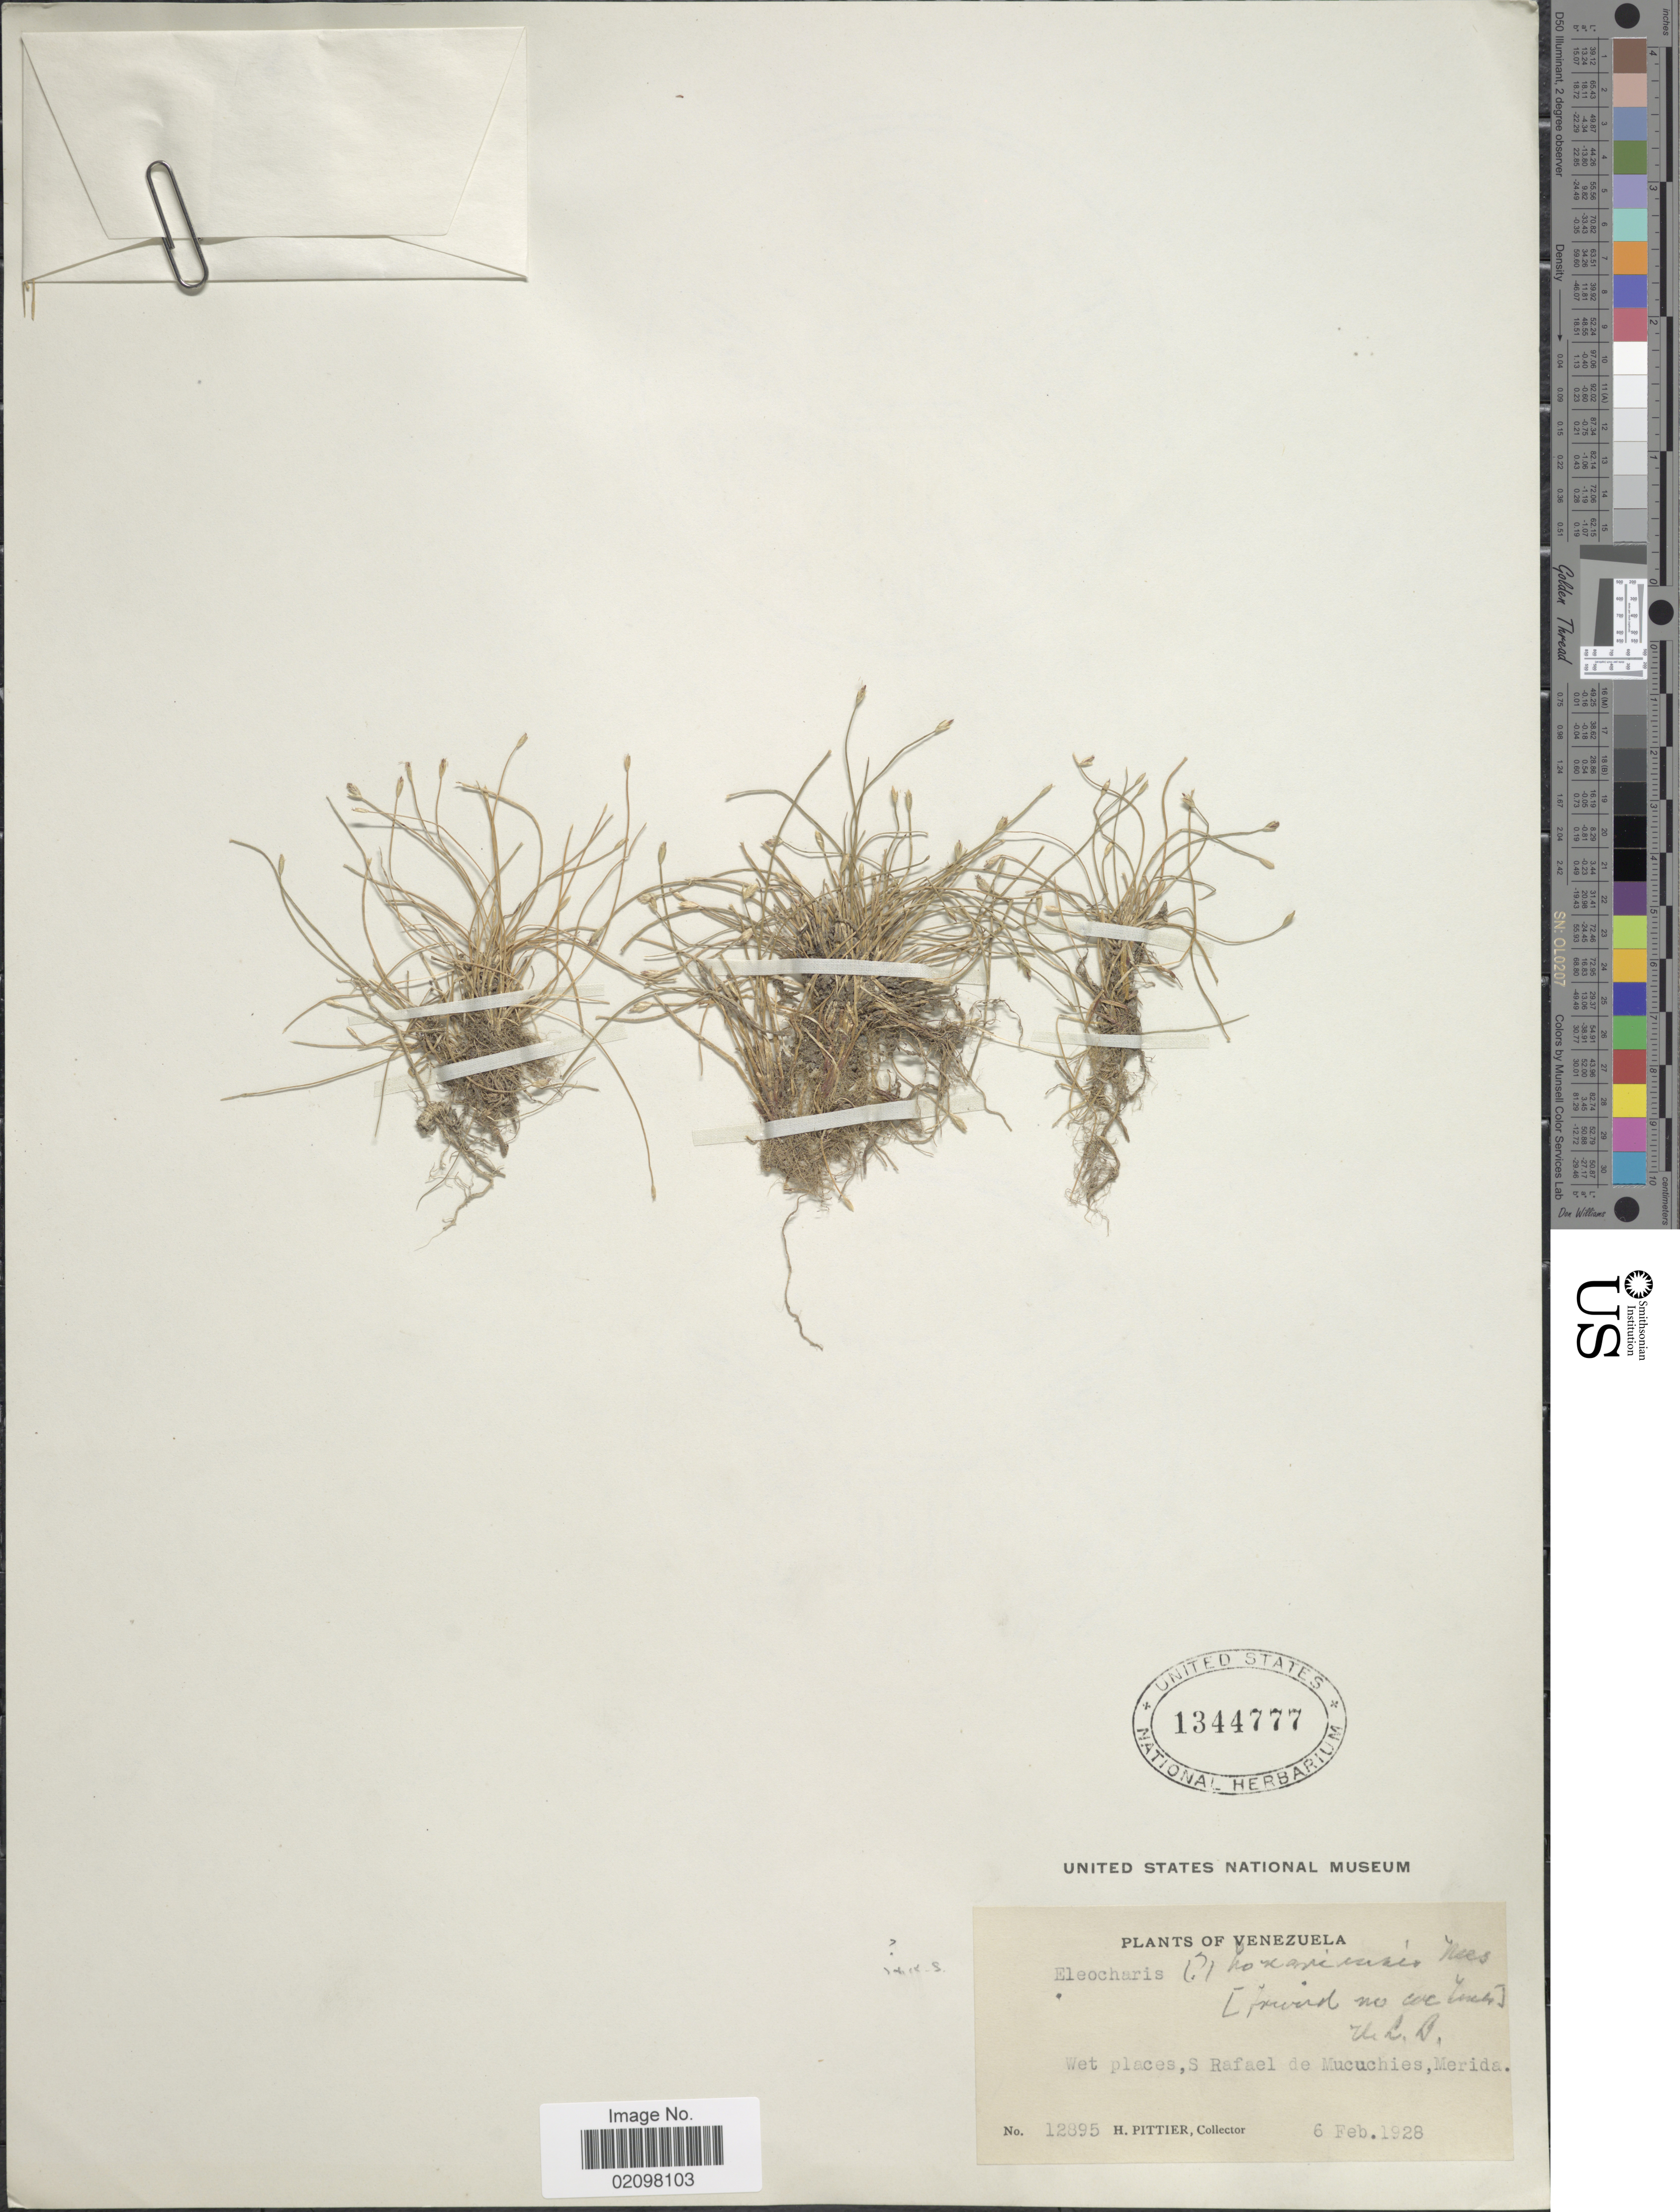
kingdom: Plantae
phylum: Tracheophyta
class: Liliopsida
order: Poales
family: Cyperaceae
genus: Eleocharis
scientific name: Eleocharis bonariensis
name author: Nees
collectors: H. F. Pittier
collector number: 12895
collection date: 1928-02-06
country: Venezuela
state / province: Mérida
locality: S Rafael de Mucuchies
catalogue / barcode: US 1344777